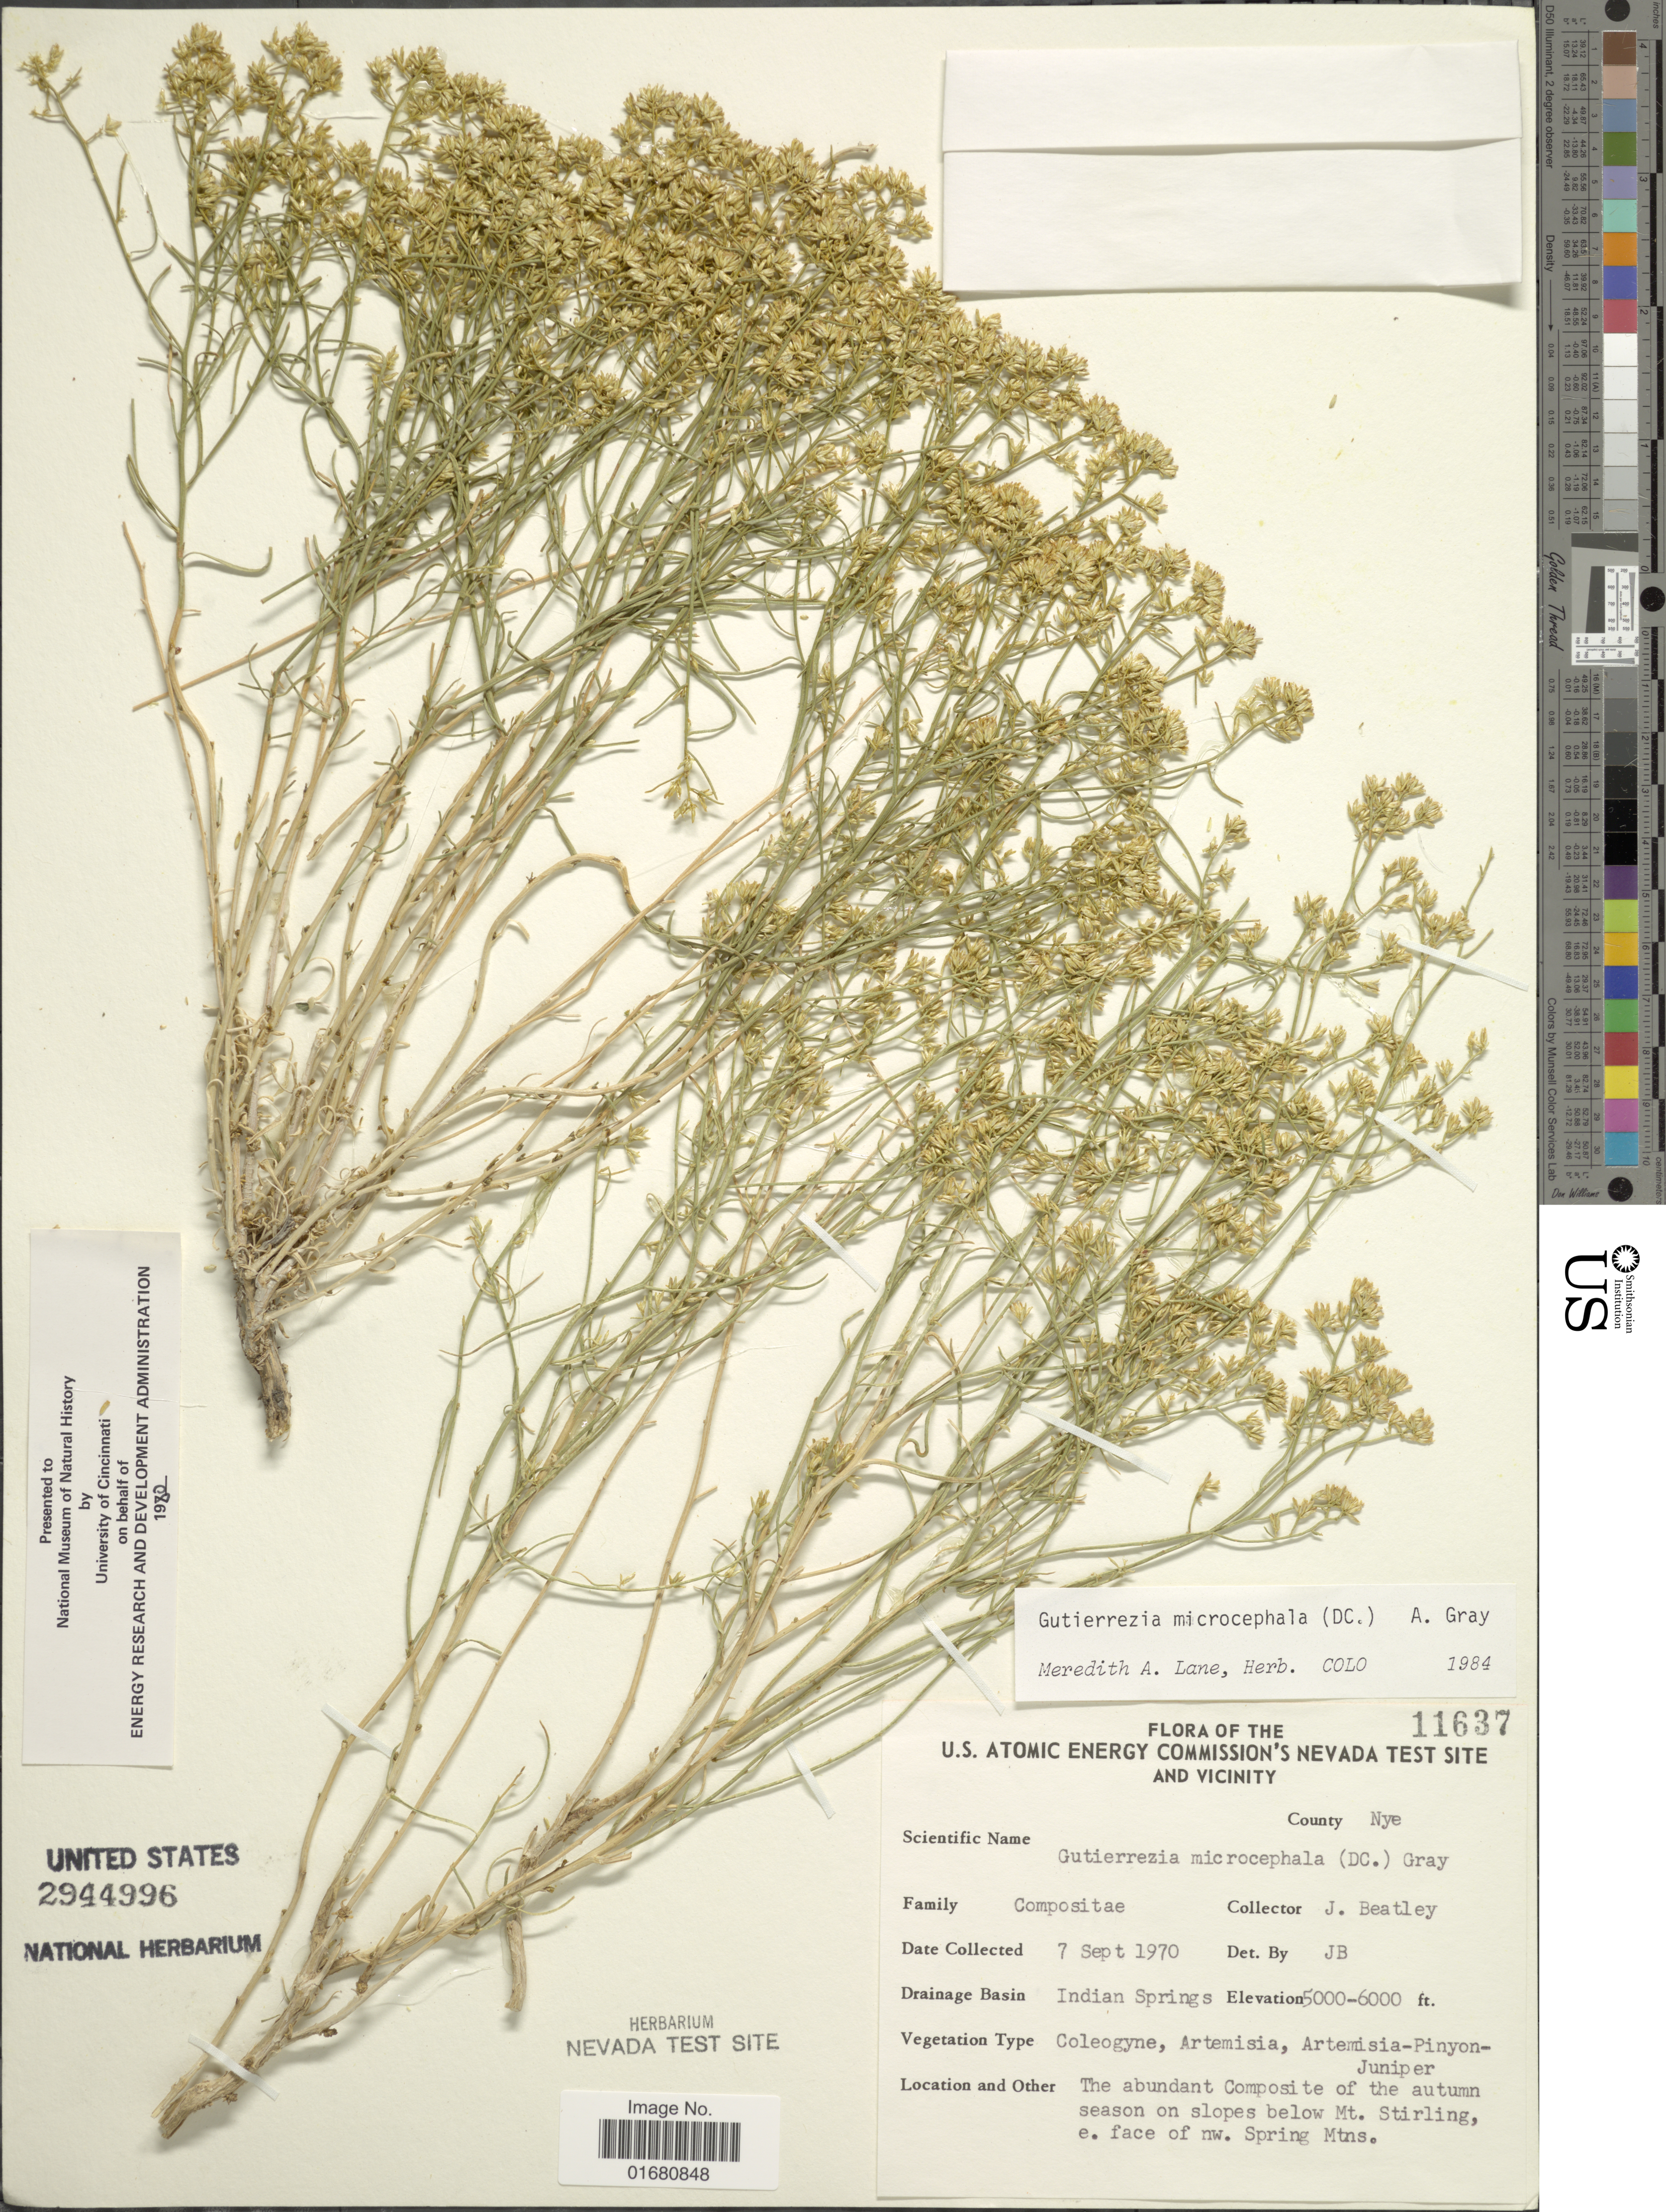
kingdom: Plantae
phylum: Tracheophyta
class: Magnoliopsida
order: Asterales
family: Asteraceae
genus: Gutierrezia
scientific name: Gutierrezia microcephala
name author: (DC.) A. Gray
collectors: J. C. Beatley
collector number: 11637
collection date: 1970-09-07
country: United States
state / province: Nevada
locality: U.S. Atomic Energy Commission's Nevada test site and Vicinity, Drainage Basin: Indian Springs, The abundant Composite of the autum season on slopes below Mt. Stirlinh, e. face of nw. Spring Mtns., County Nye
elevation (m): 1524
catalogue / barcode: US 2944996